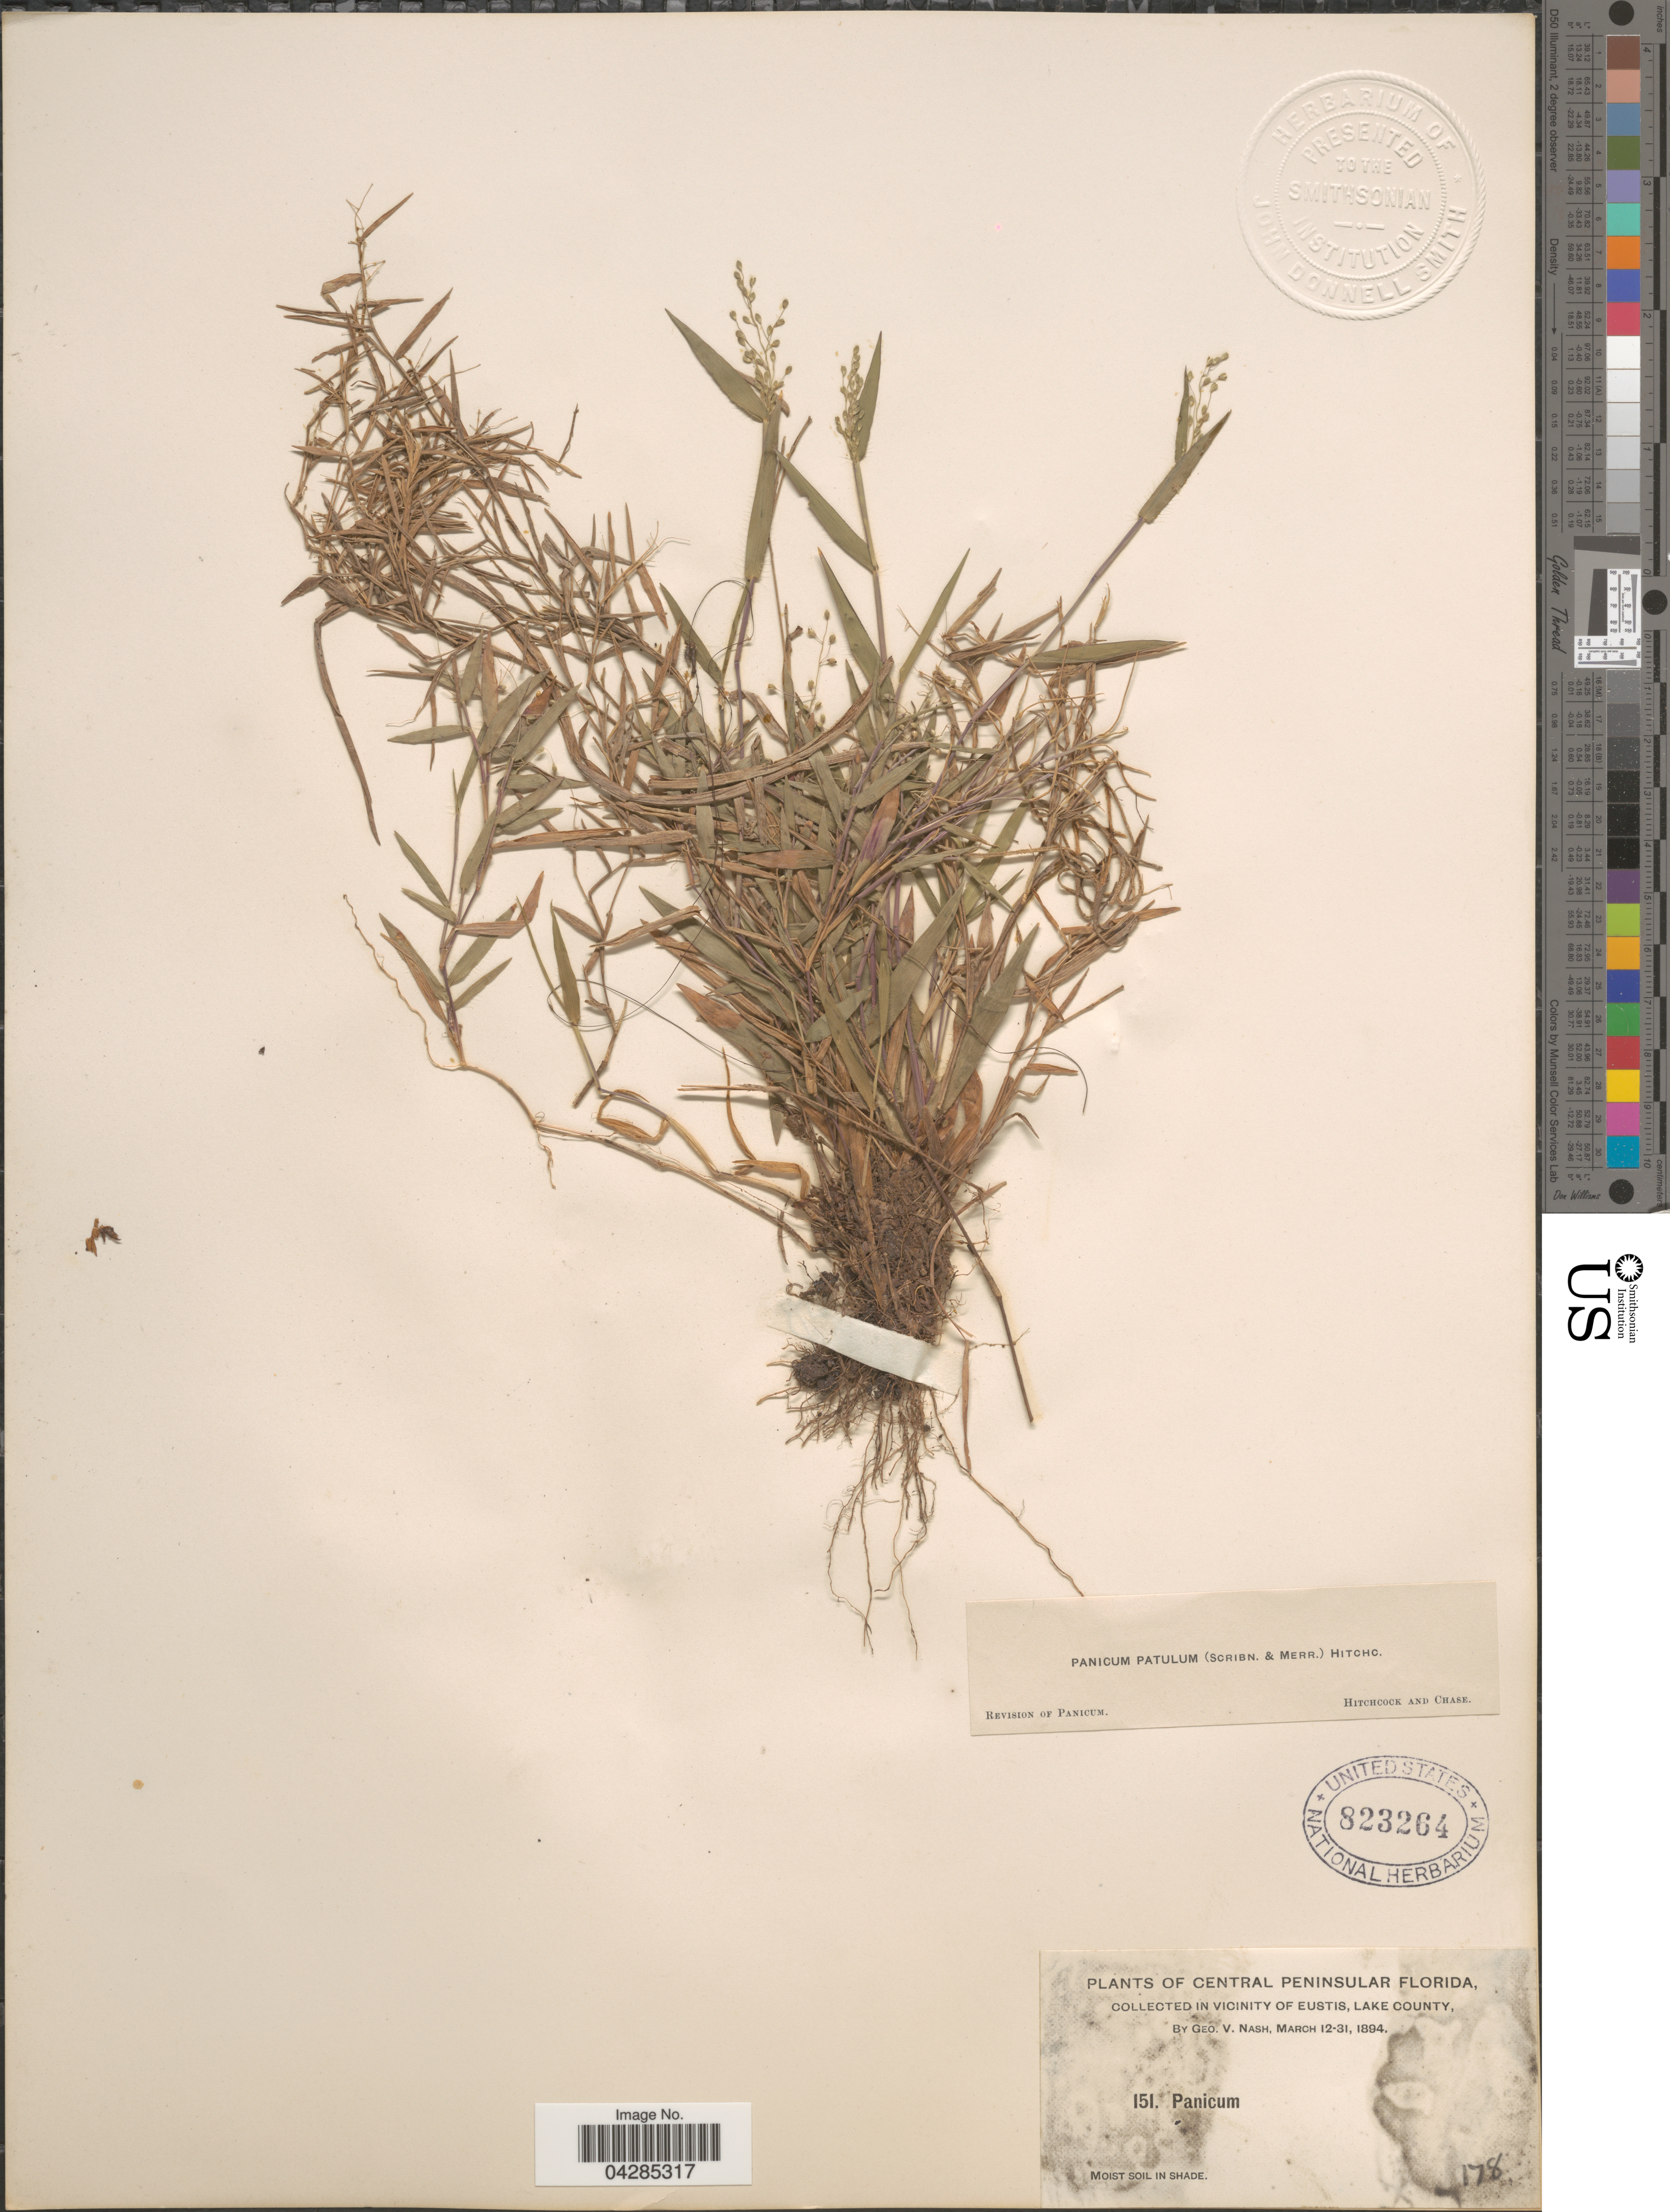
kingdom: Plantae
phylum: Tracheophyta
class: Liliopsida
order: Poales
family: Poaceae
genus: Dichanthelium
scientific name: Dichanthelium portoricense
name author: (Desv. ex Ham.) B.F. Hansen & Wunderlin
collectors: G. V. Nash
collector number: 151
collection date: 1894-03-12/1894-03-31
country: United States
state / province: Florida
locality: Central Peninsular Florida. In vicinity of Eustis, Lake County.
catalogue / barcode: US 823264